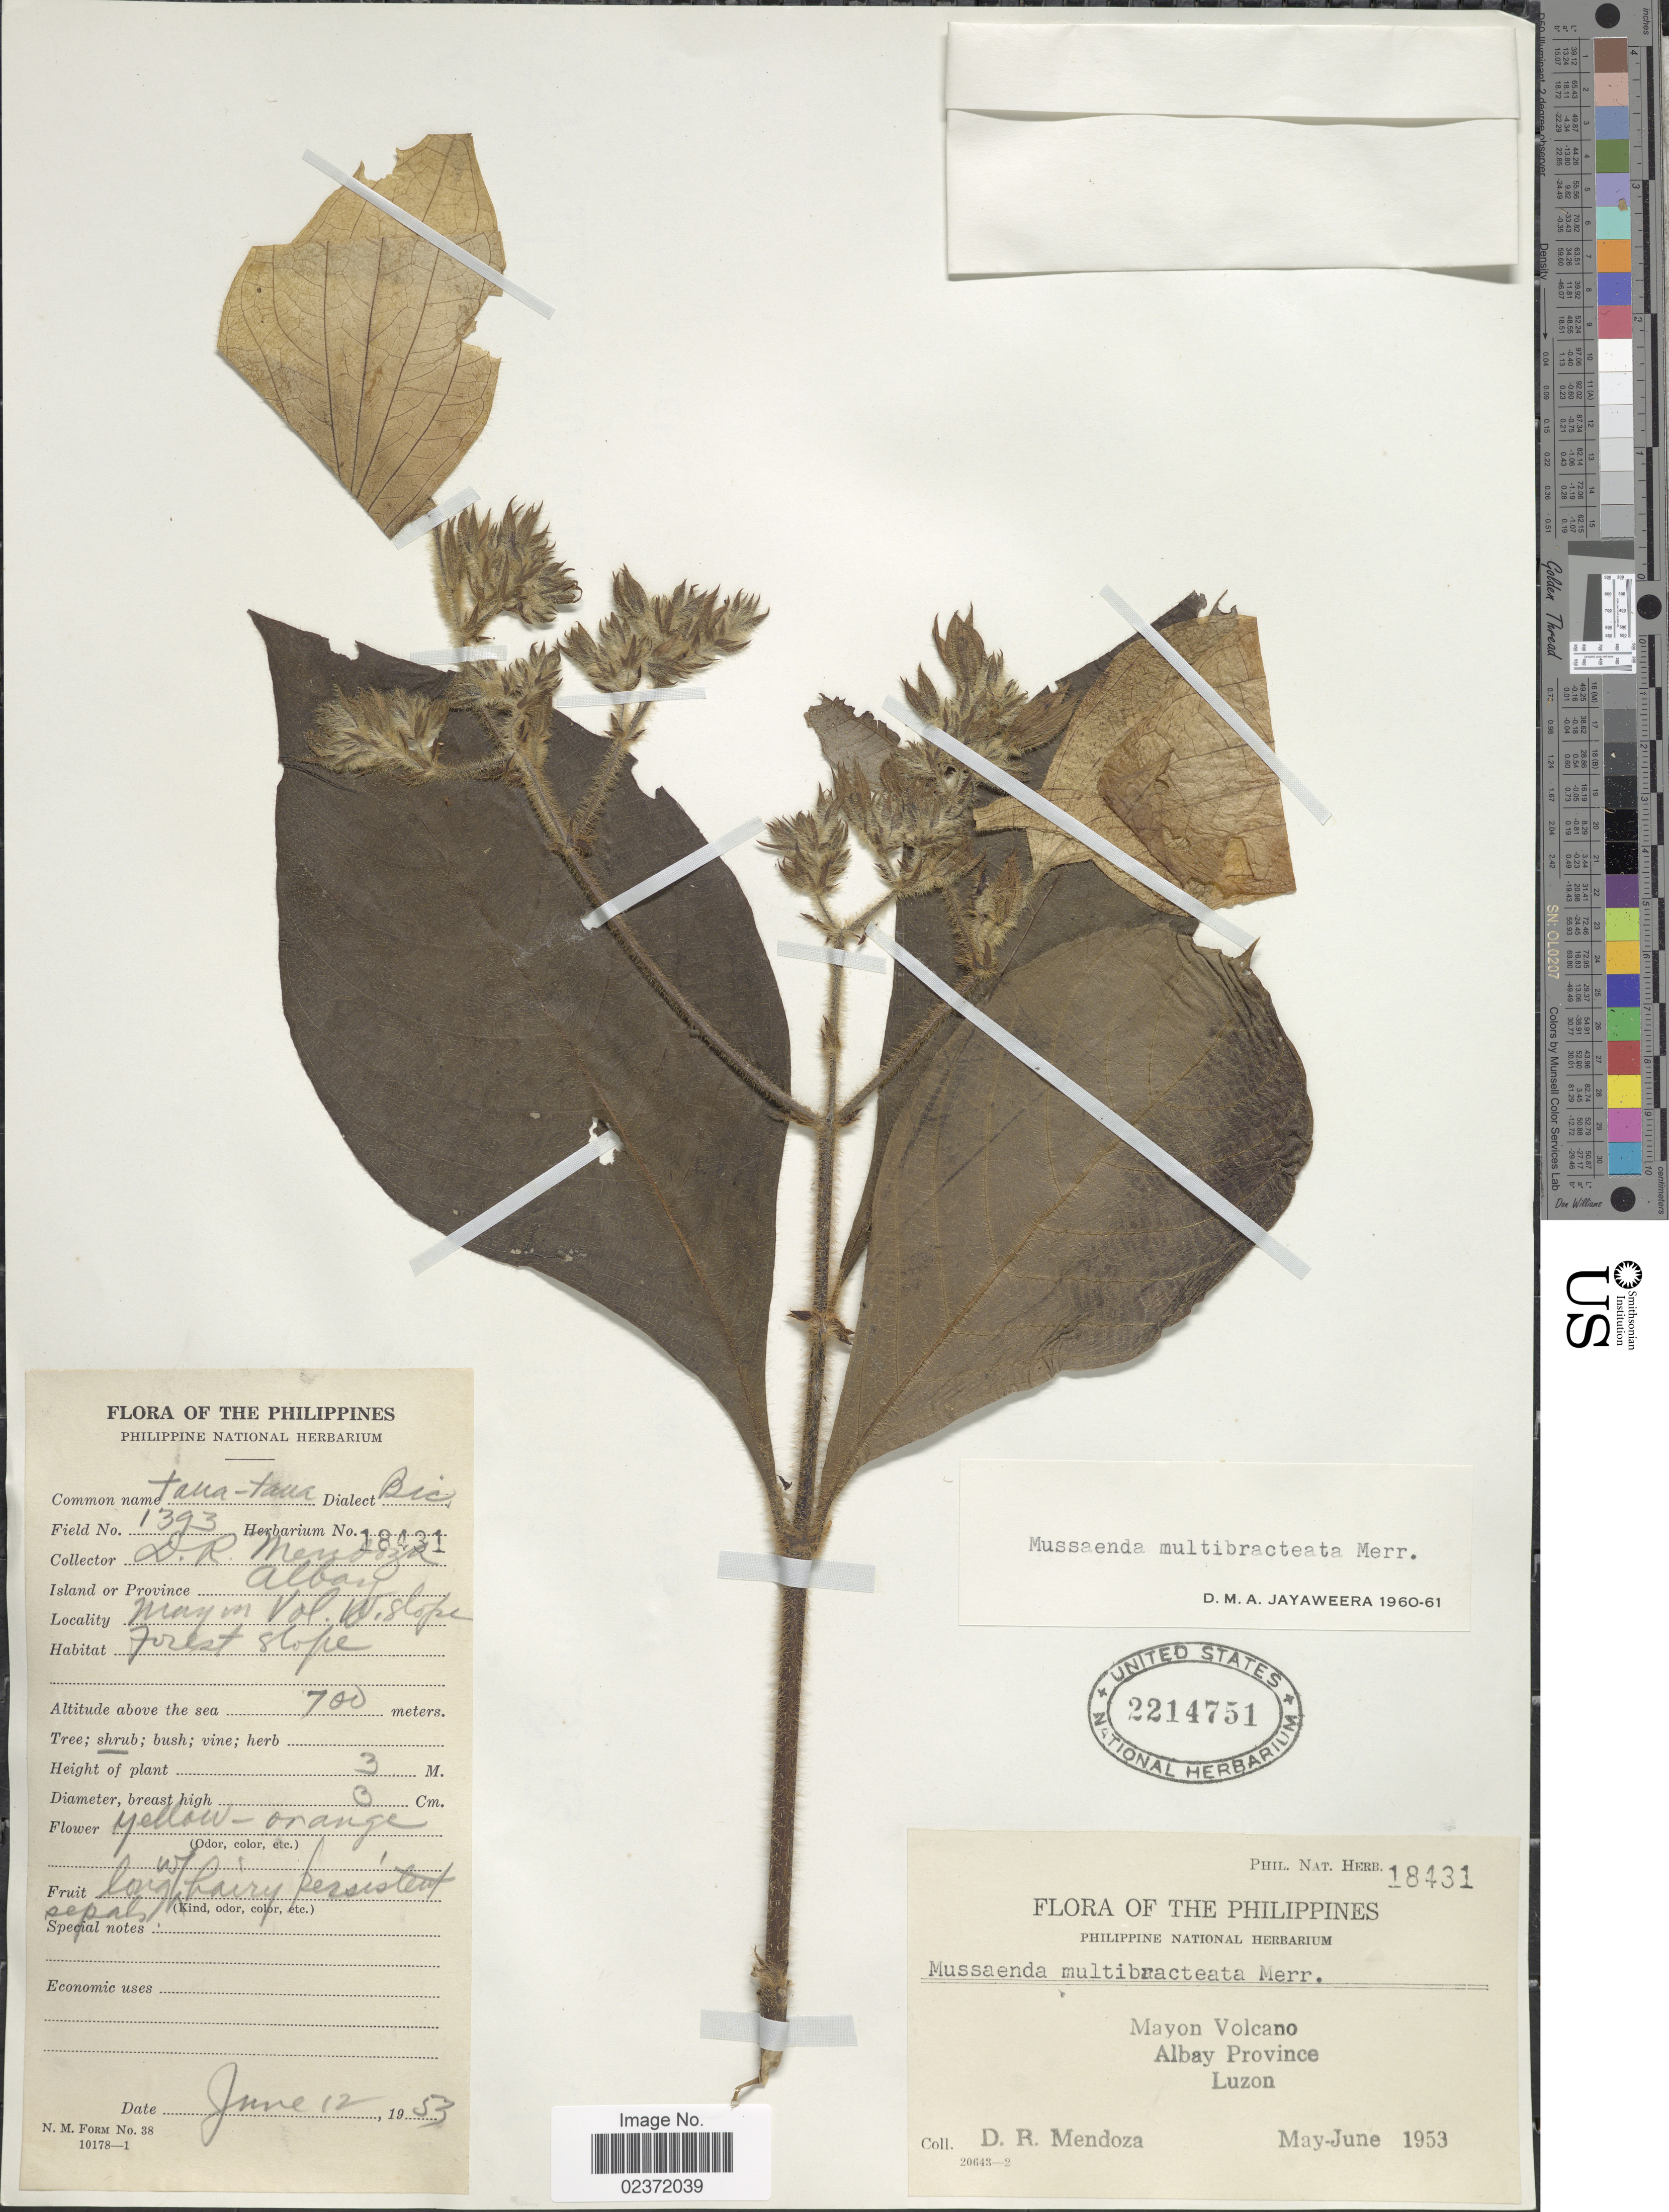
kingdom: Plantae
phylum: Tracheophyta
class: Magnoliopsida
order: Gentianales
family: Rubiaceae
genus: Mussaenda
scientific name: Mussaenda multibracteata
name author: Merr.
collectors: D. Mendoza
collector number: Phil. Nat. Herb. 18431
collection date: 1953-05/1953-06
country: Philippines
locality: Mayon Volcano, Albay Province, Luzon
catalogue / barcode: US 2214751